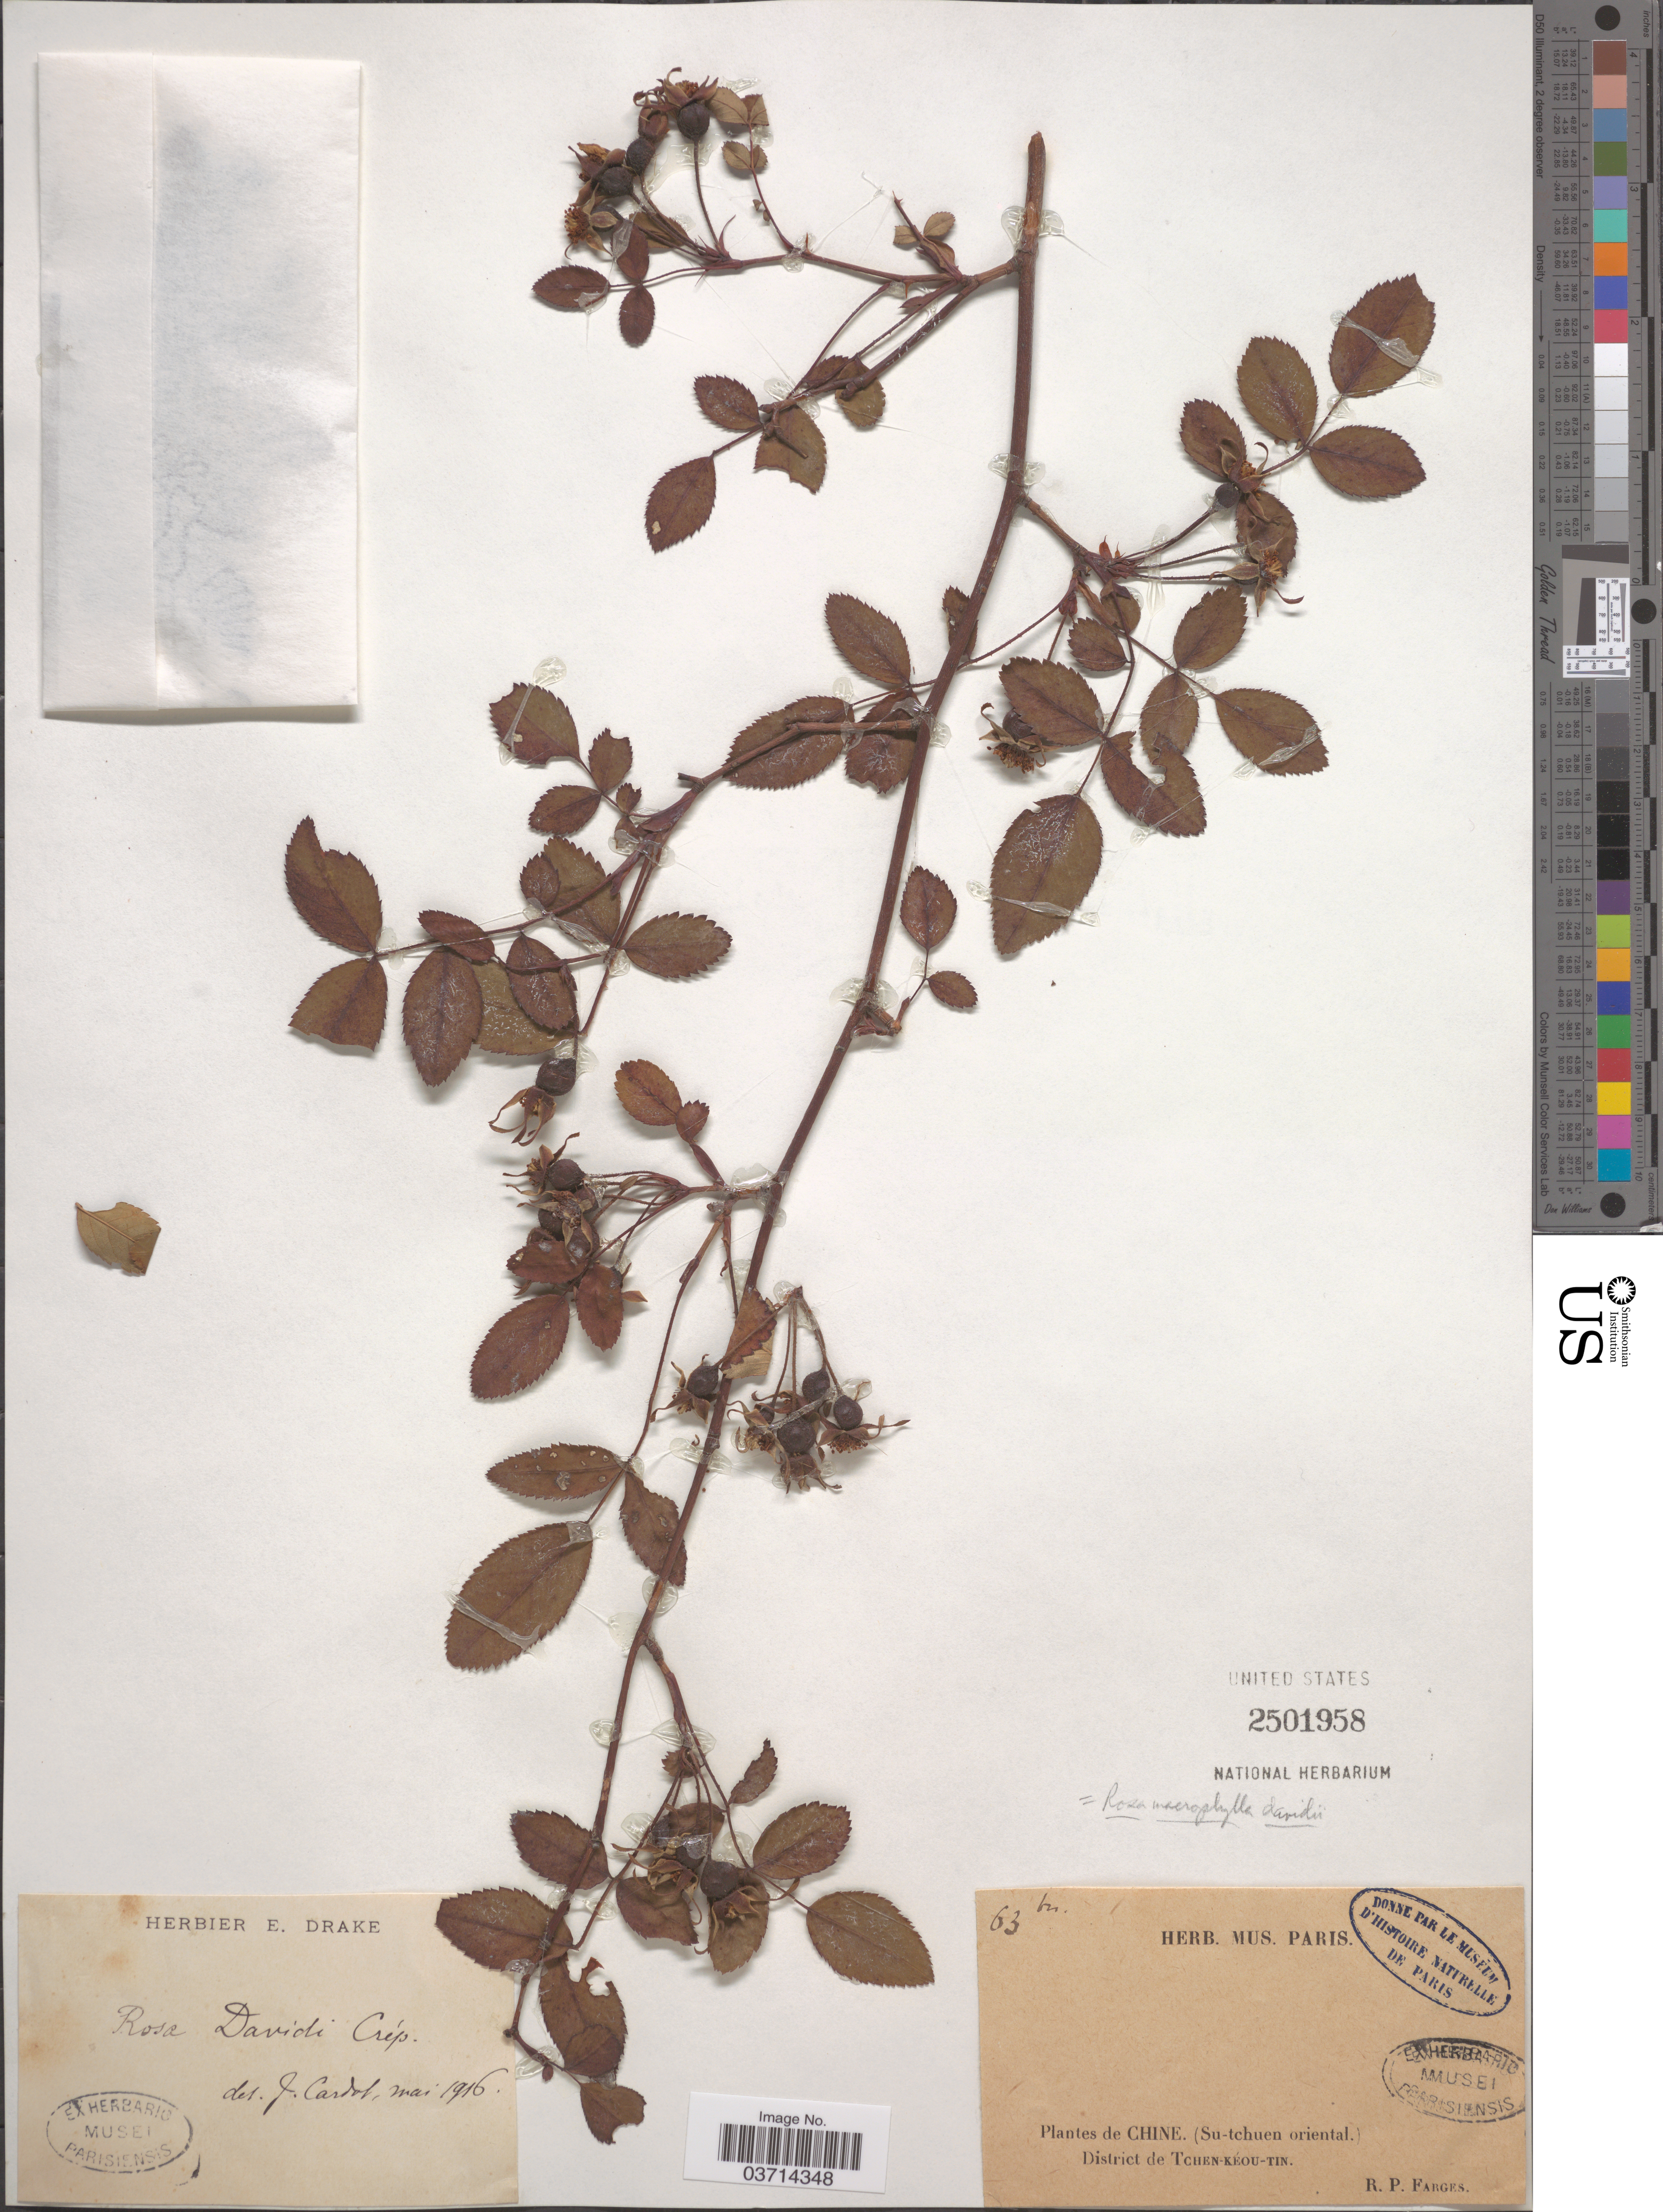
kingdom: Plantae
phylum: Tracheophyta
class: Magnoliopsida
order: Rosales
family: Rosaceae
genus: Rosa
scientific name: Rosa davidi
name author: Crép.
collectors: R. Farges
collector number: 63bis*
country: China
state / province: Sichuan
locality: Chine. (Su-tchuen oriental.) District de Tchen-kéou-tin.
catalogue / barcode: US 2501958